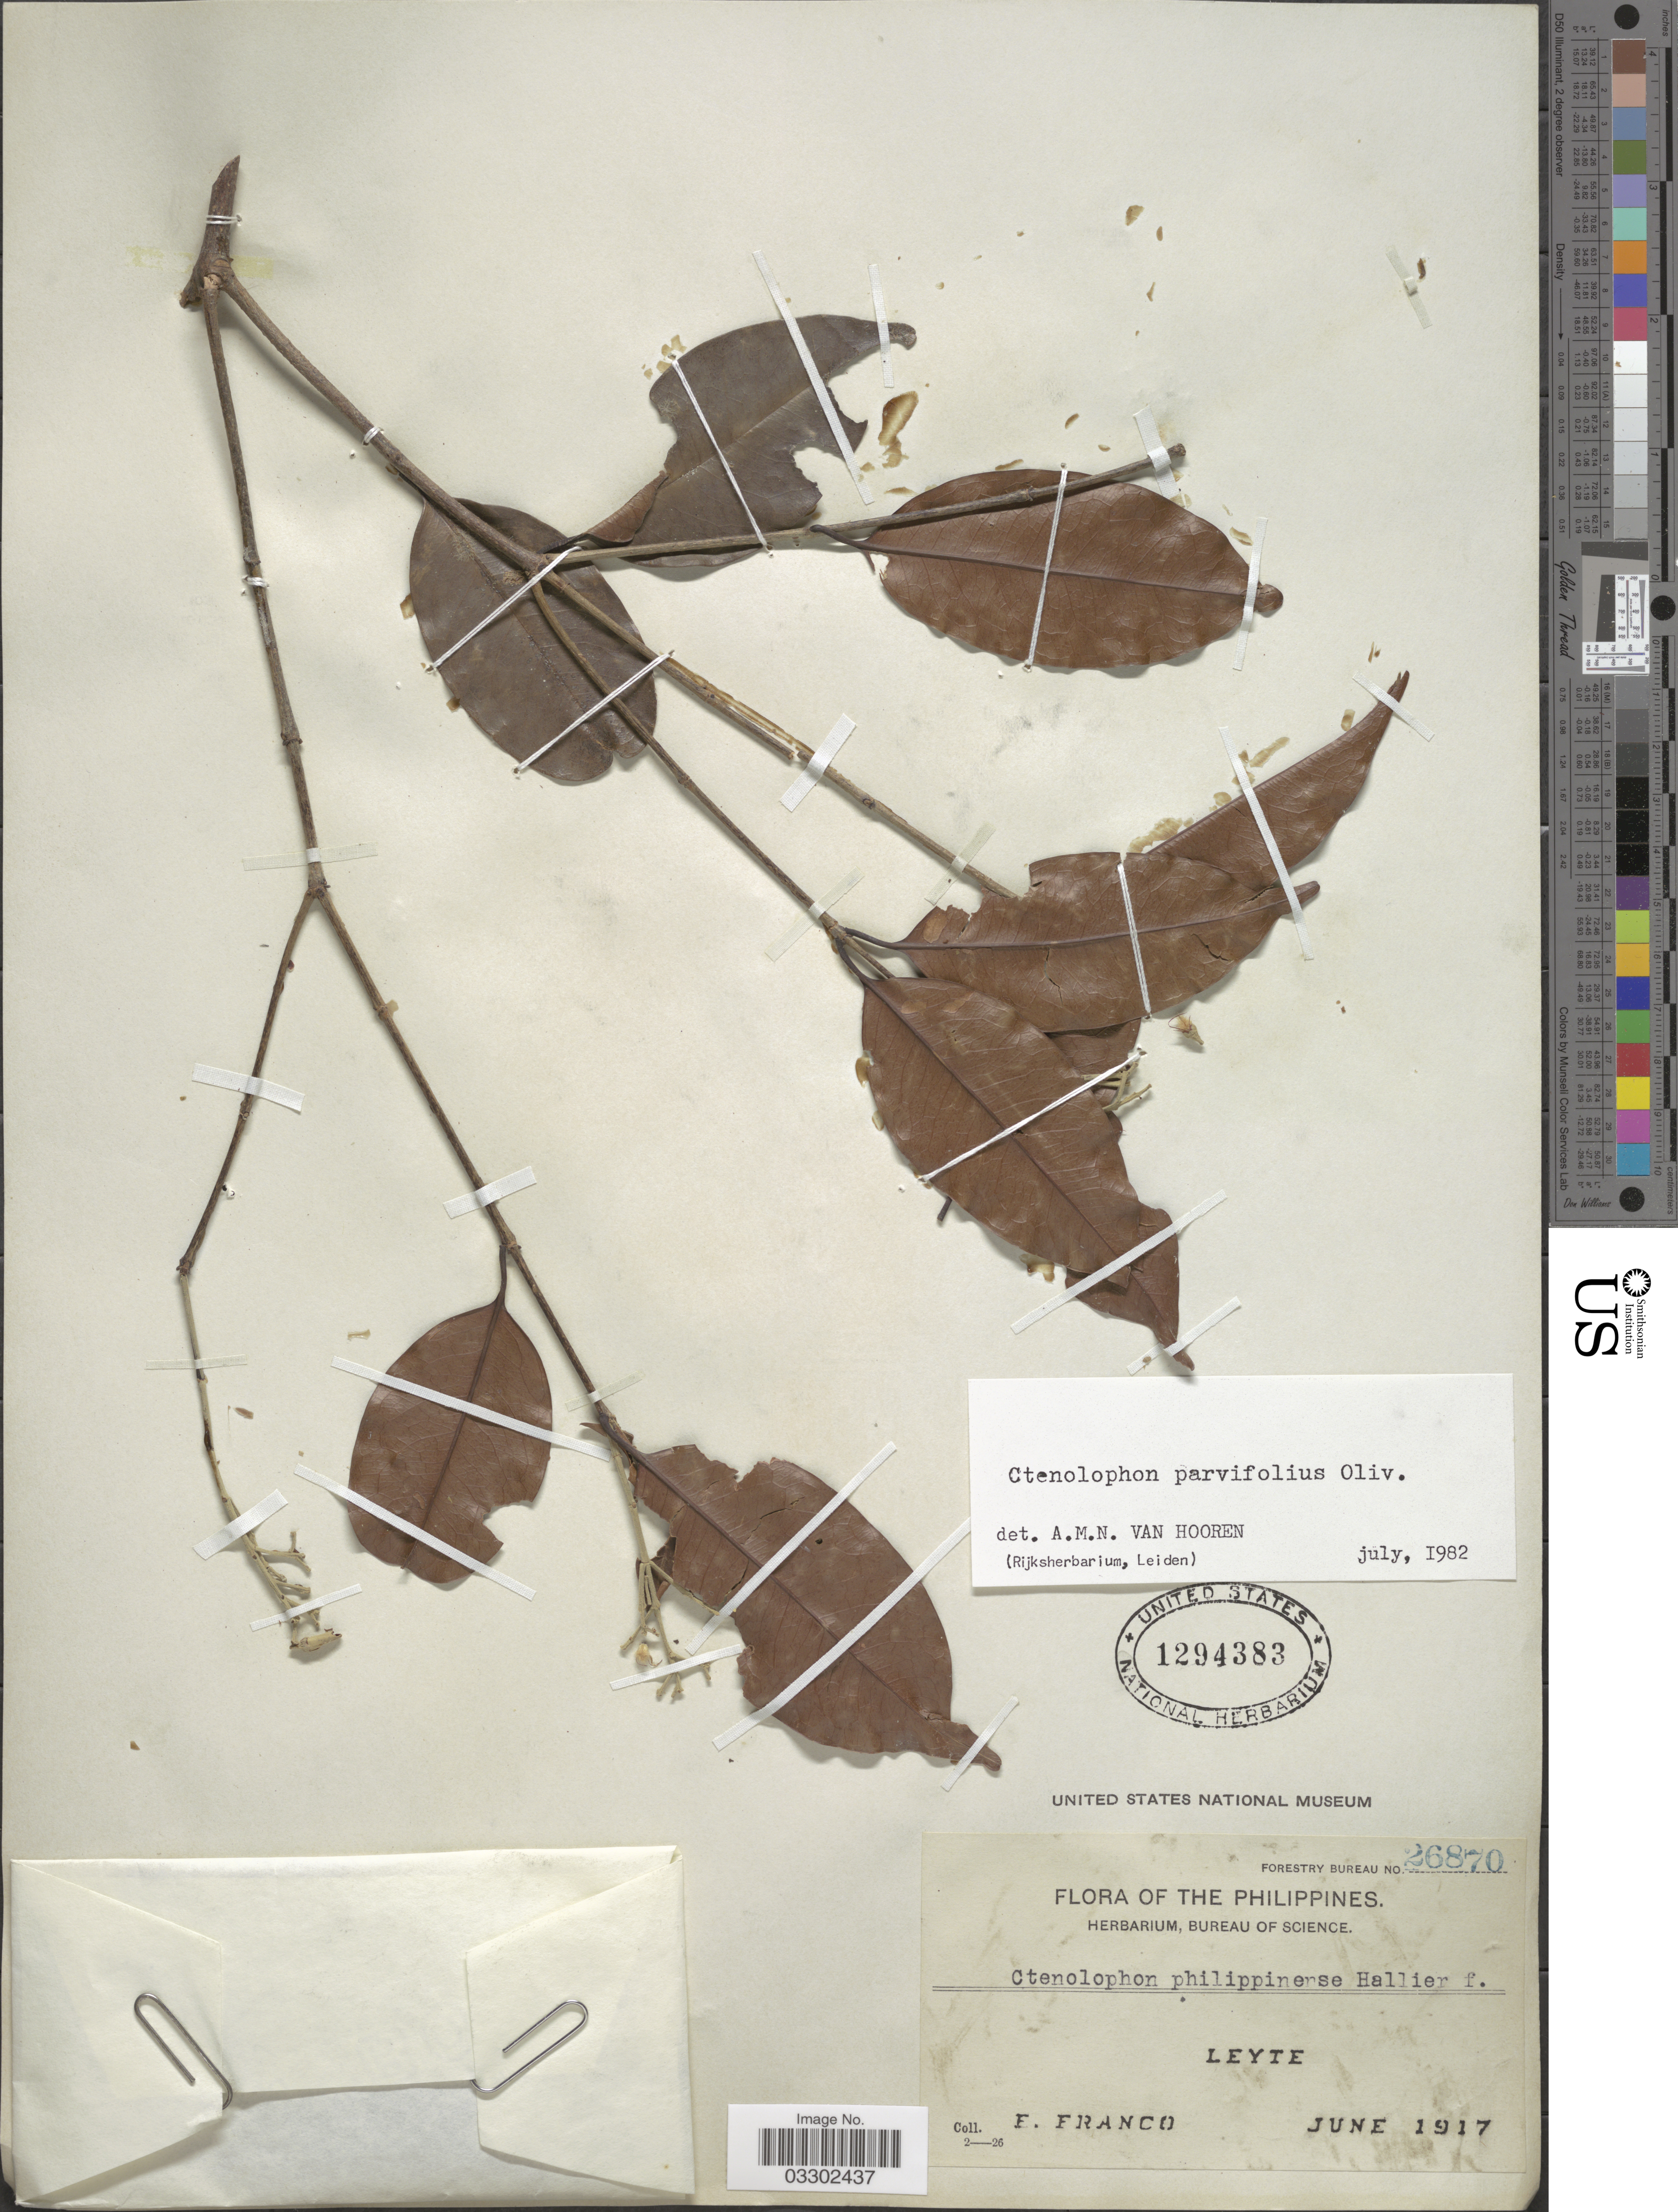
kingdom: Plantae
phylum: Tracheophyta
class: Magnoliopsida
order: Malpighiales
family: Ctenolophonaceae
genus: Ctenolophon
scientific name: Ctenolophon parvifolius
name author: Oliv.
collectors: F. Franco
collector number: Forestry Bureau 26870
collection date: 1917-06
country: Philippines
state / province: Eastern Visayas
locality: Leyte.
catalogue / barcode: US 1294383